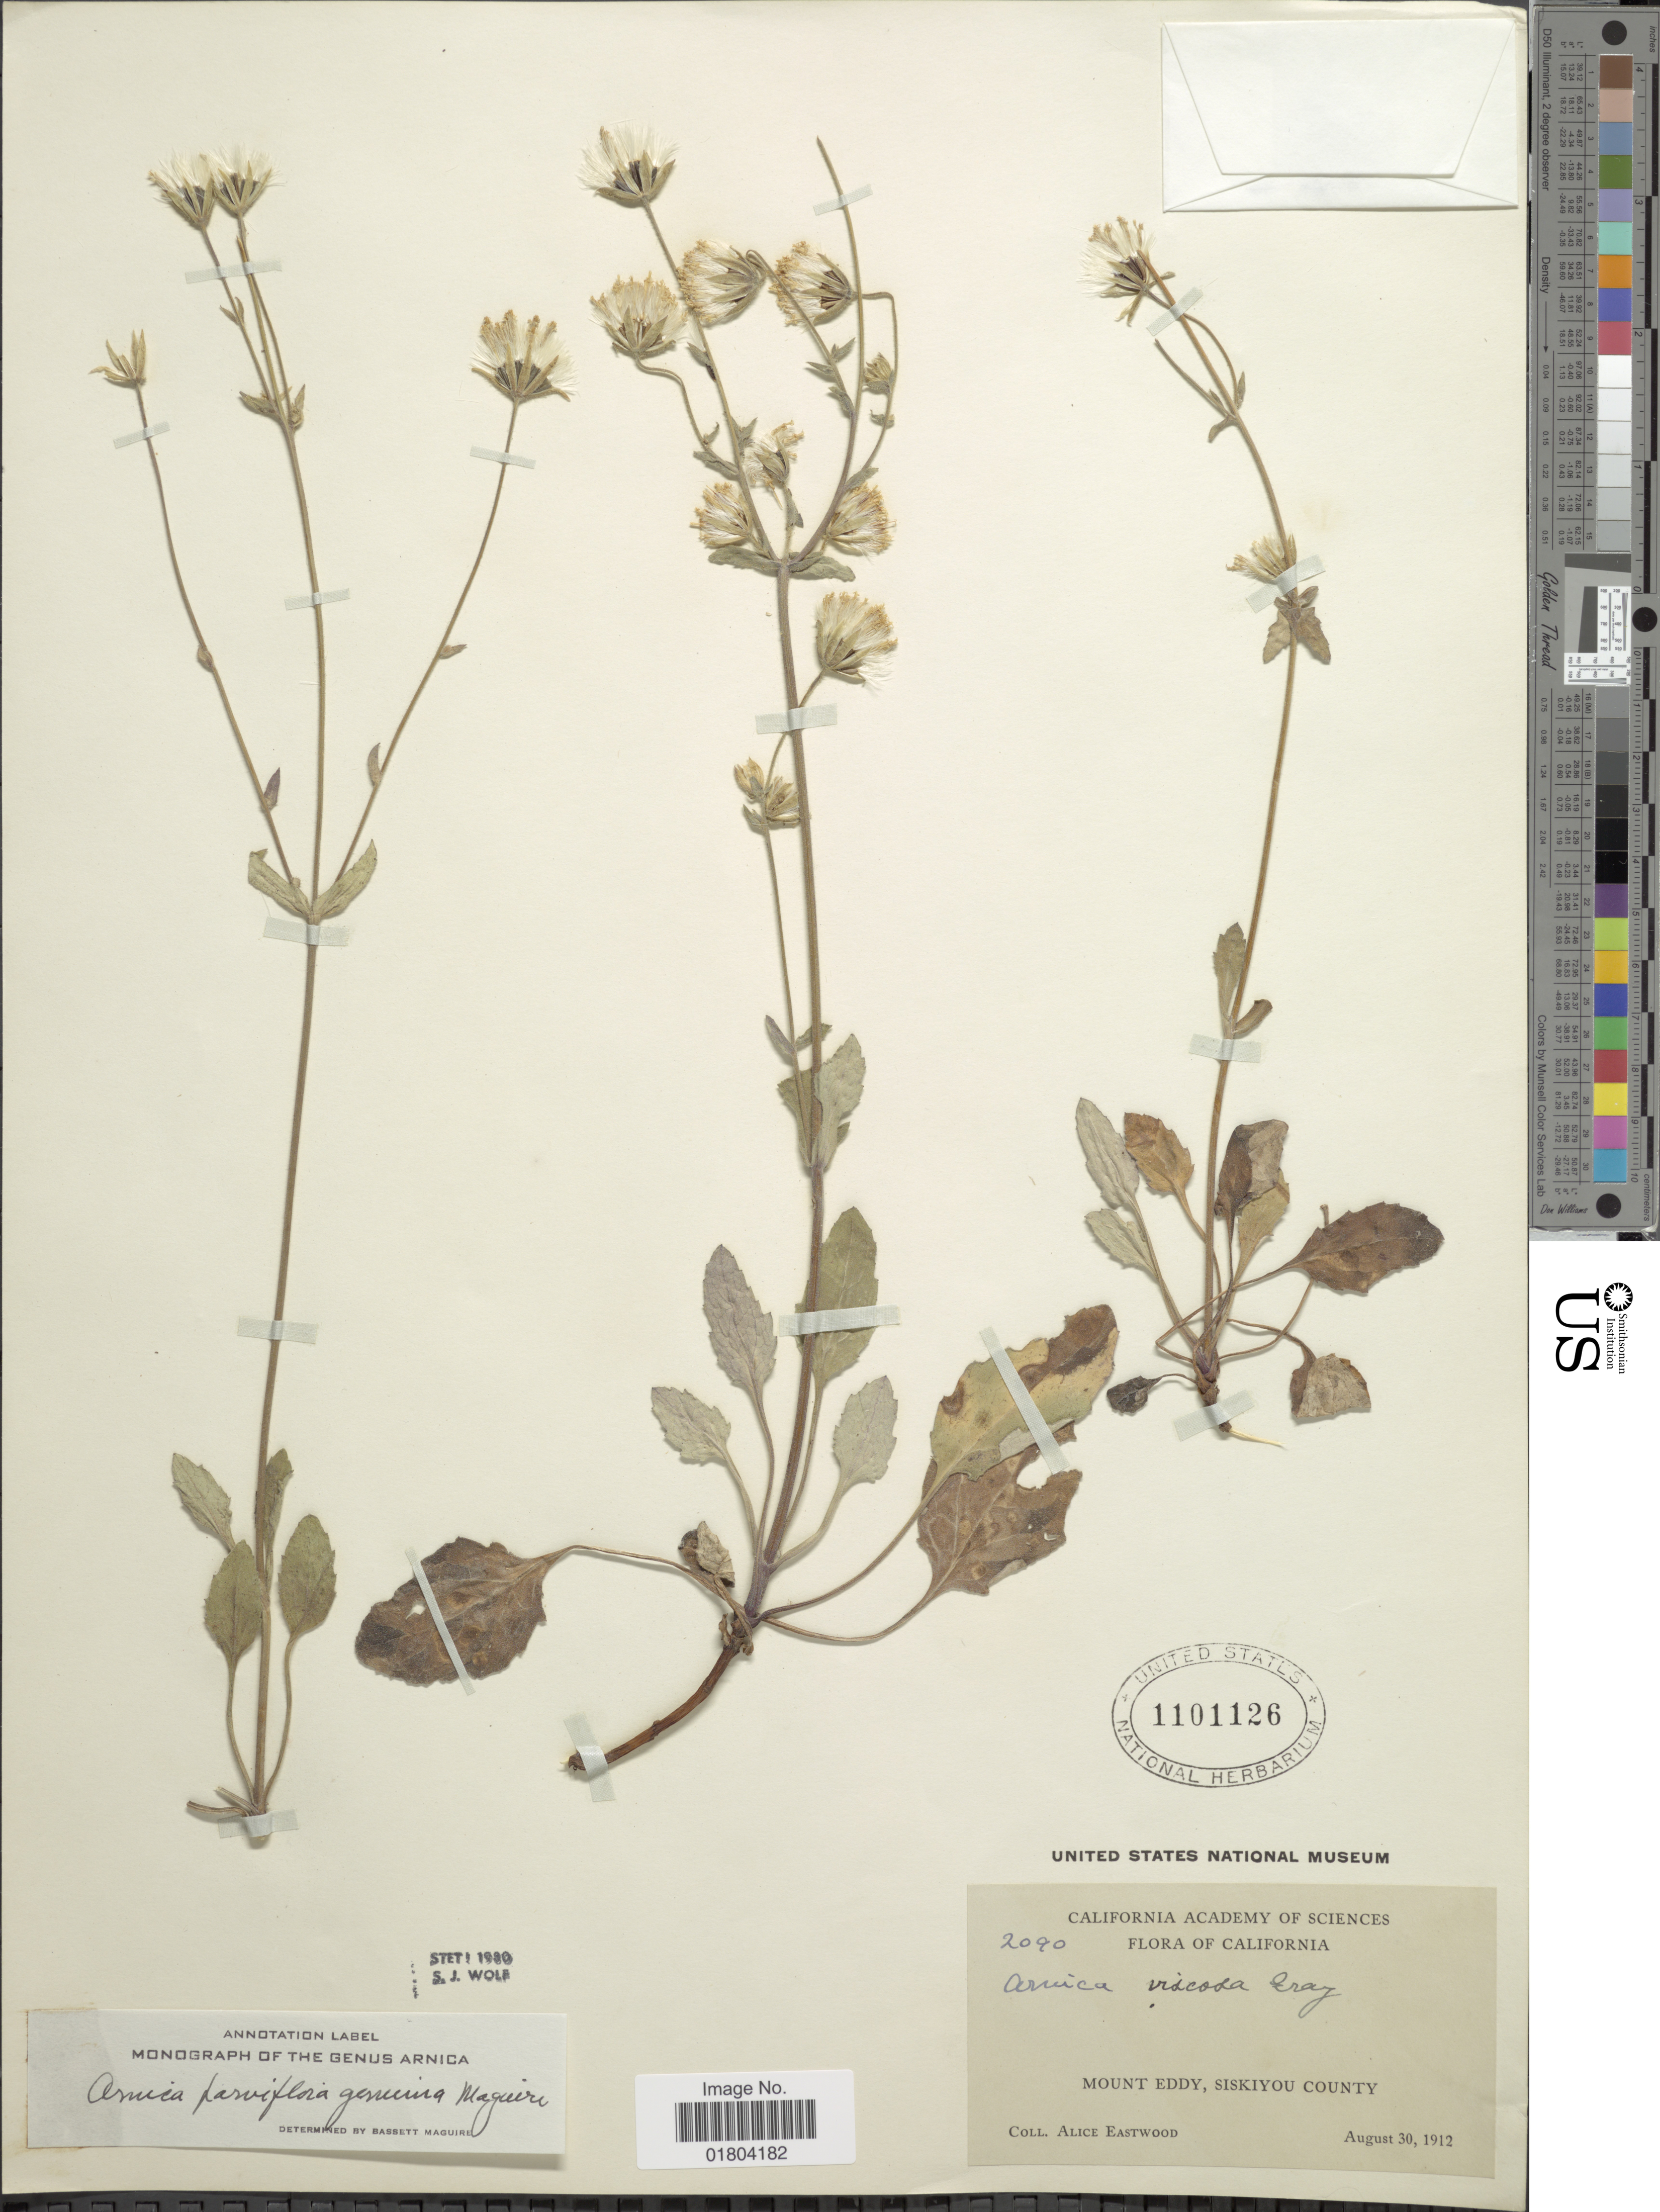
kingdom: Plantae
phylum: Tracheophyta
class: Magnoliopsida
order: Asterales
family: Asteraceae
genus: Arnica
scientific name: Arnica parviflora subsp. genuina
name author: Maguire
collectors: A. Eastwood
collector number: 2090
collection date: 1912-08-30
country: United States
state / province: California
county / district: Siskiyou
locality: Mount Eddy, Siskiyou County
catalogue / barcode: US 1101126